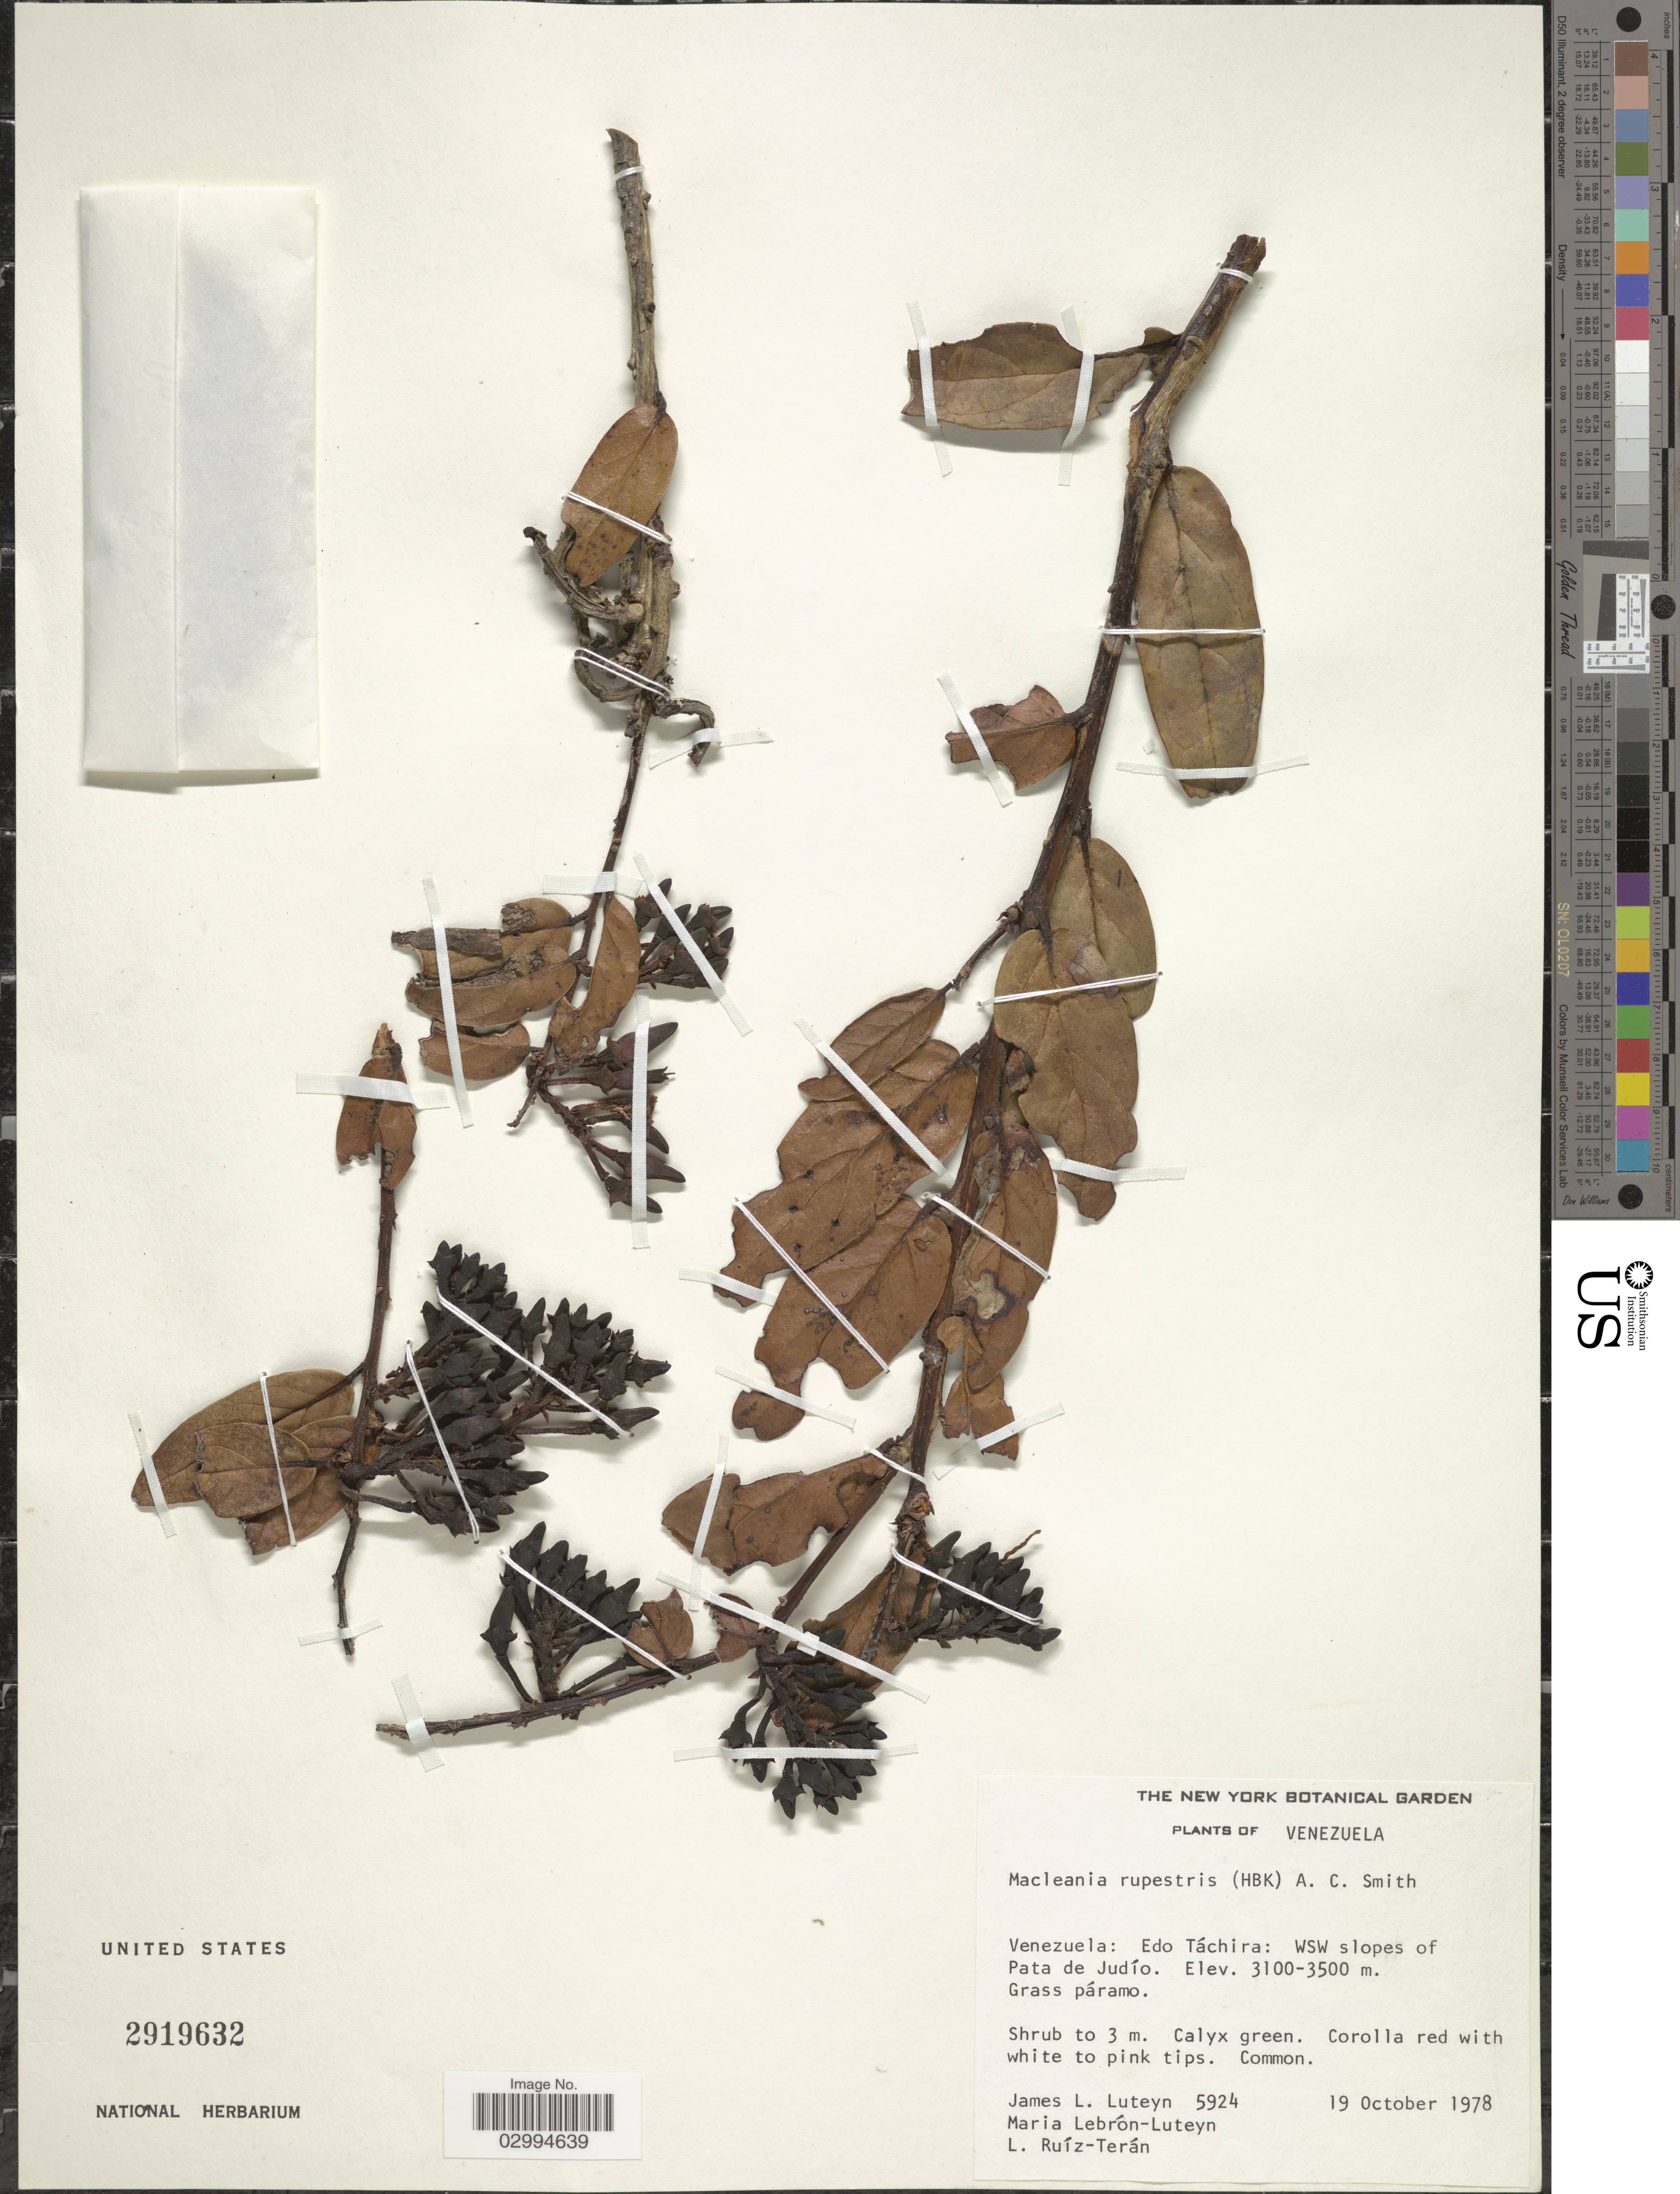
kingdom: Plantae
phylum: Tracheophyta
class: Magnoliopsida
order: Ericales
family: Ericaceae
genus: Macleania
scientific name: Macleania rupestris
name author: (Kunth) A.C. Sm.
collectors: J. L. Luteyn, M. L. Lebrón-Luteyn & L. E. Ruíz-Terán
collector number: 5924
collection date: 1978-10-19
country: Venezuela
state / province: Tachira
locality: WSW slopes of Pata de Judío.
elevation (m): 3100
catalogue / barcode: US 2919632